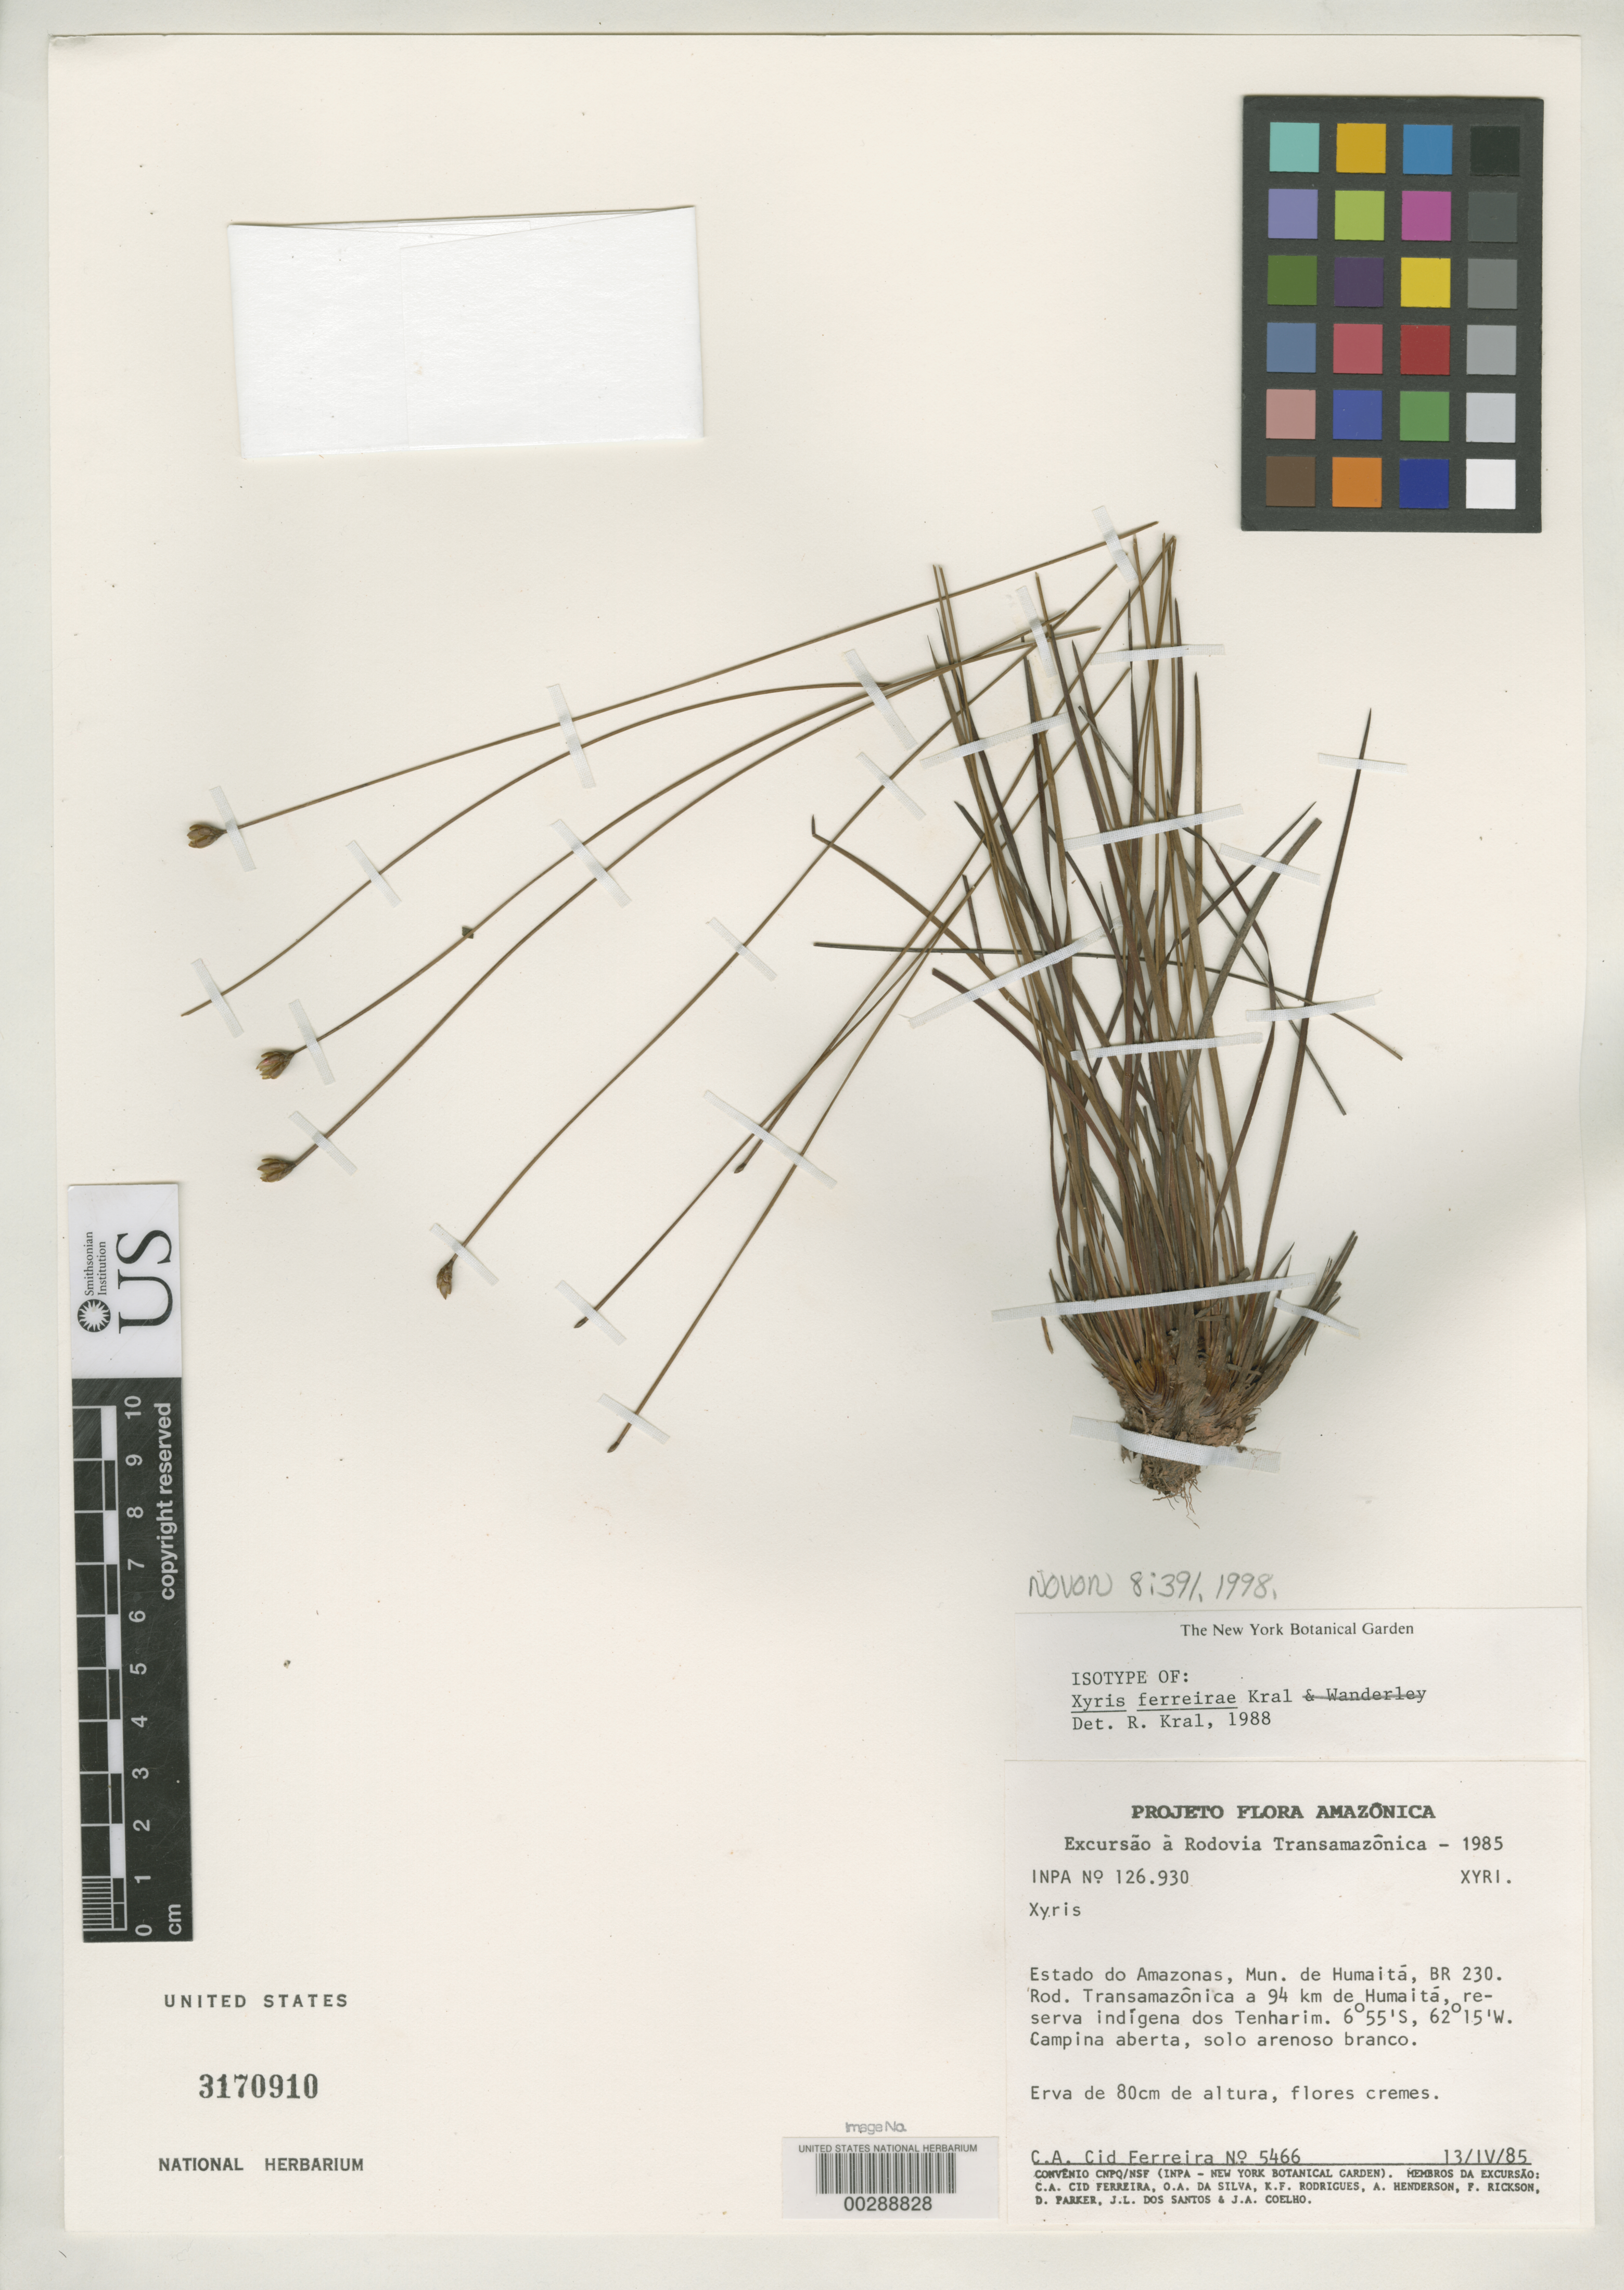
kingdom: Plantae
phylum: Tracheophyta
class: Liliopsida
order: Poales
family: Xyridaceae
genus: Xyris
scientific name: Xyris ferreirae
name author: Kral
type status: Isotype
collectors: C. A. Cid Ferreira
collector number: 5466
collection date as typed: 13 Jun 1985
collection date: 1985-06-13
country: Brazil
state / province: Amazonas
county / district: Humaita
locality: Br 230, Rod. Transamazonica a 94 km de Humaita, Reserva Indigena dos Tenharim.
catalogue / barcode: US 3170910